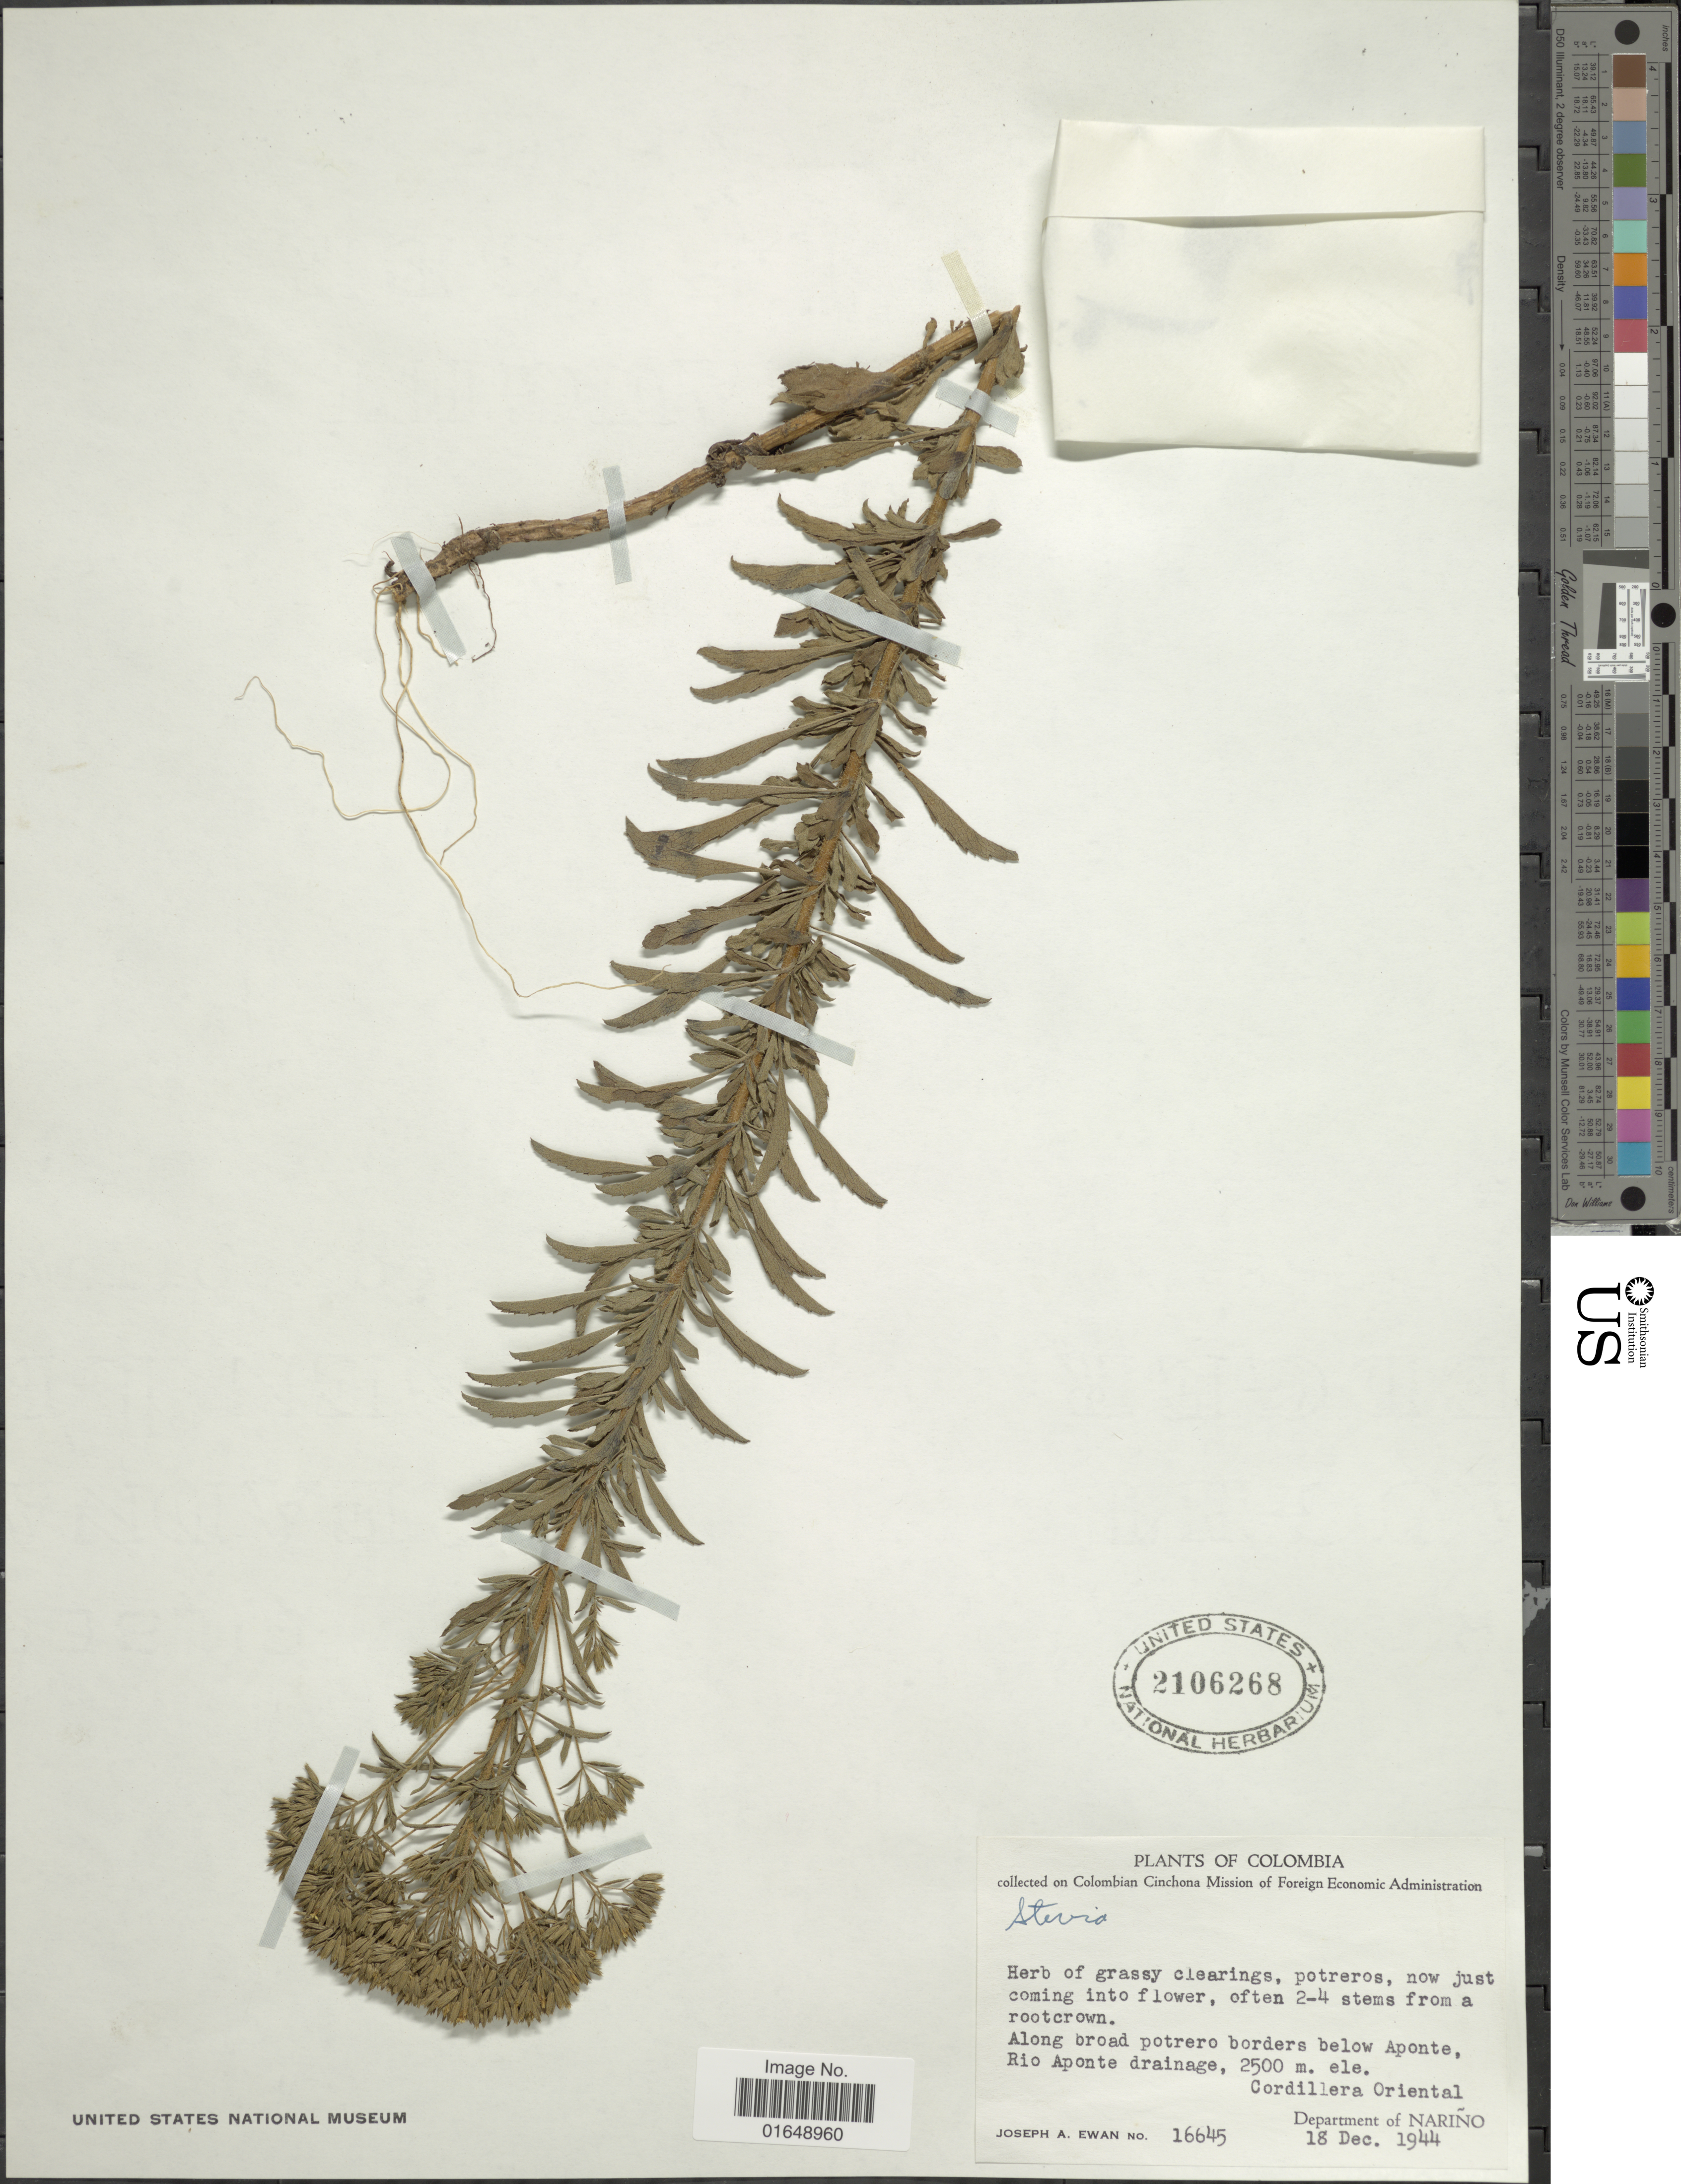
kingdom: Plantae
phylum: Tracheophyta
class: Magnoliopsida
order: Asterales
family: Asteraceae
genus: Stevia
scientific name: Stevia sp.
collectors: J. A. Ewan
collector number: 16645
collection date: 1944-12-18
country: Colombia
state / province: Nariño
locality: Along broad potrero borders below Aponte, Rio Aponte drainage, Cordillera Oriental.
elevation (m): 2500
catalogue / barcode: US 2106268